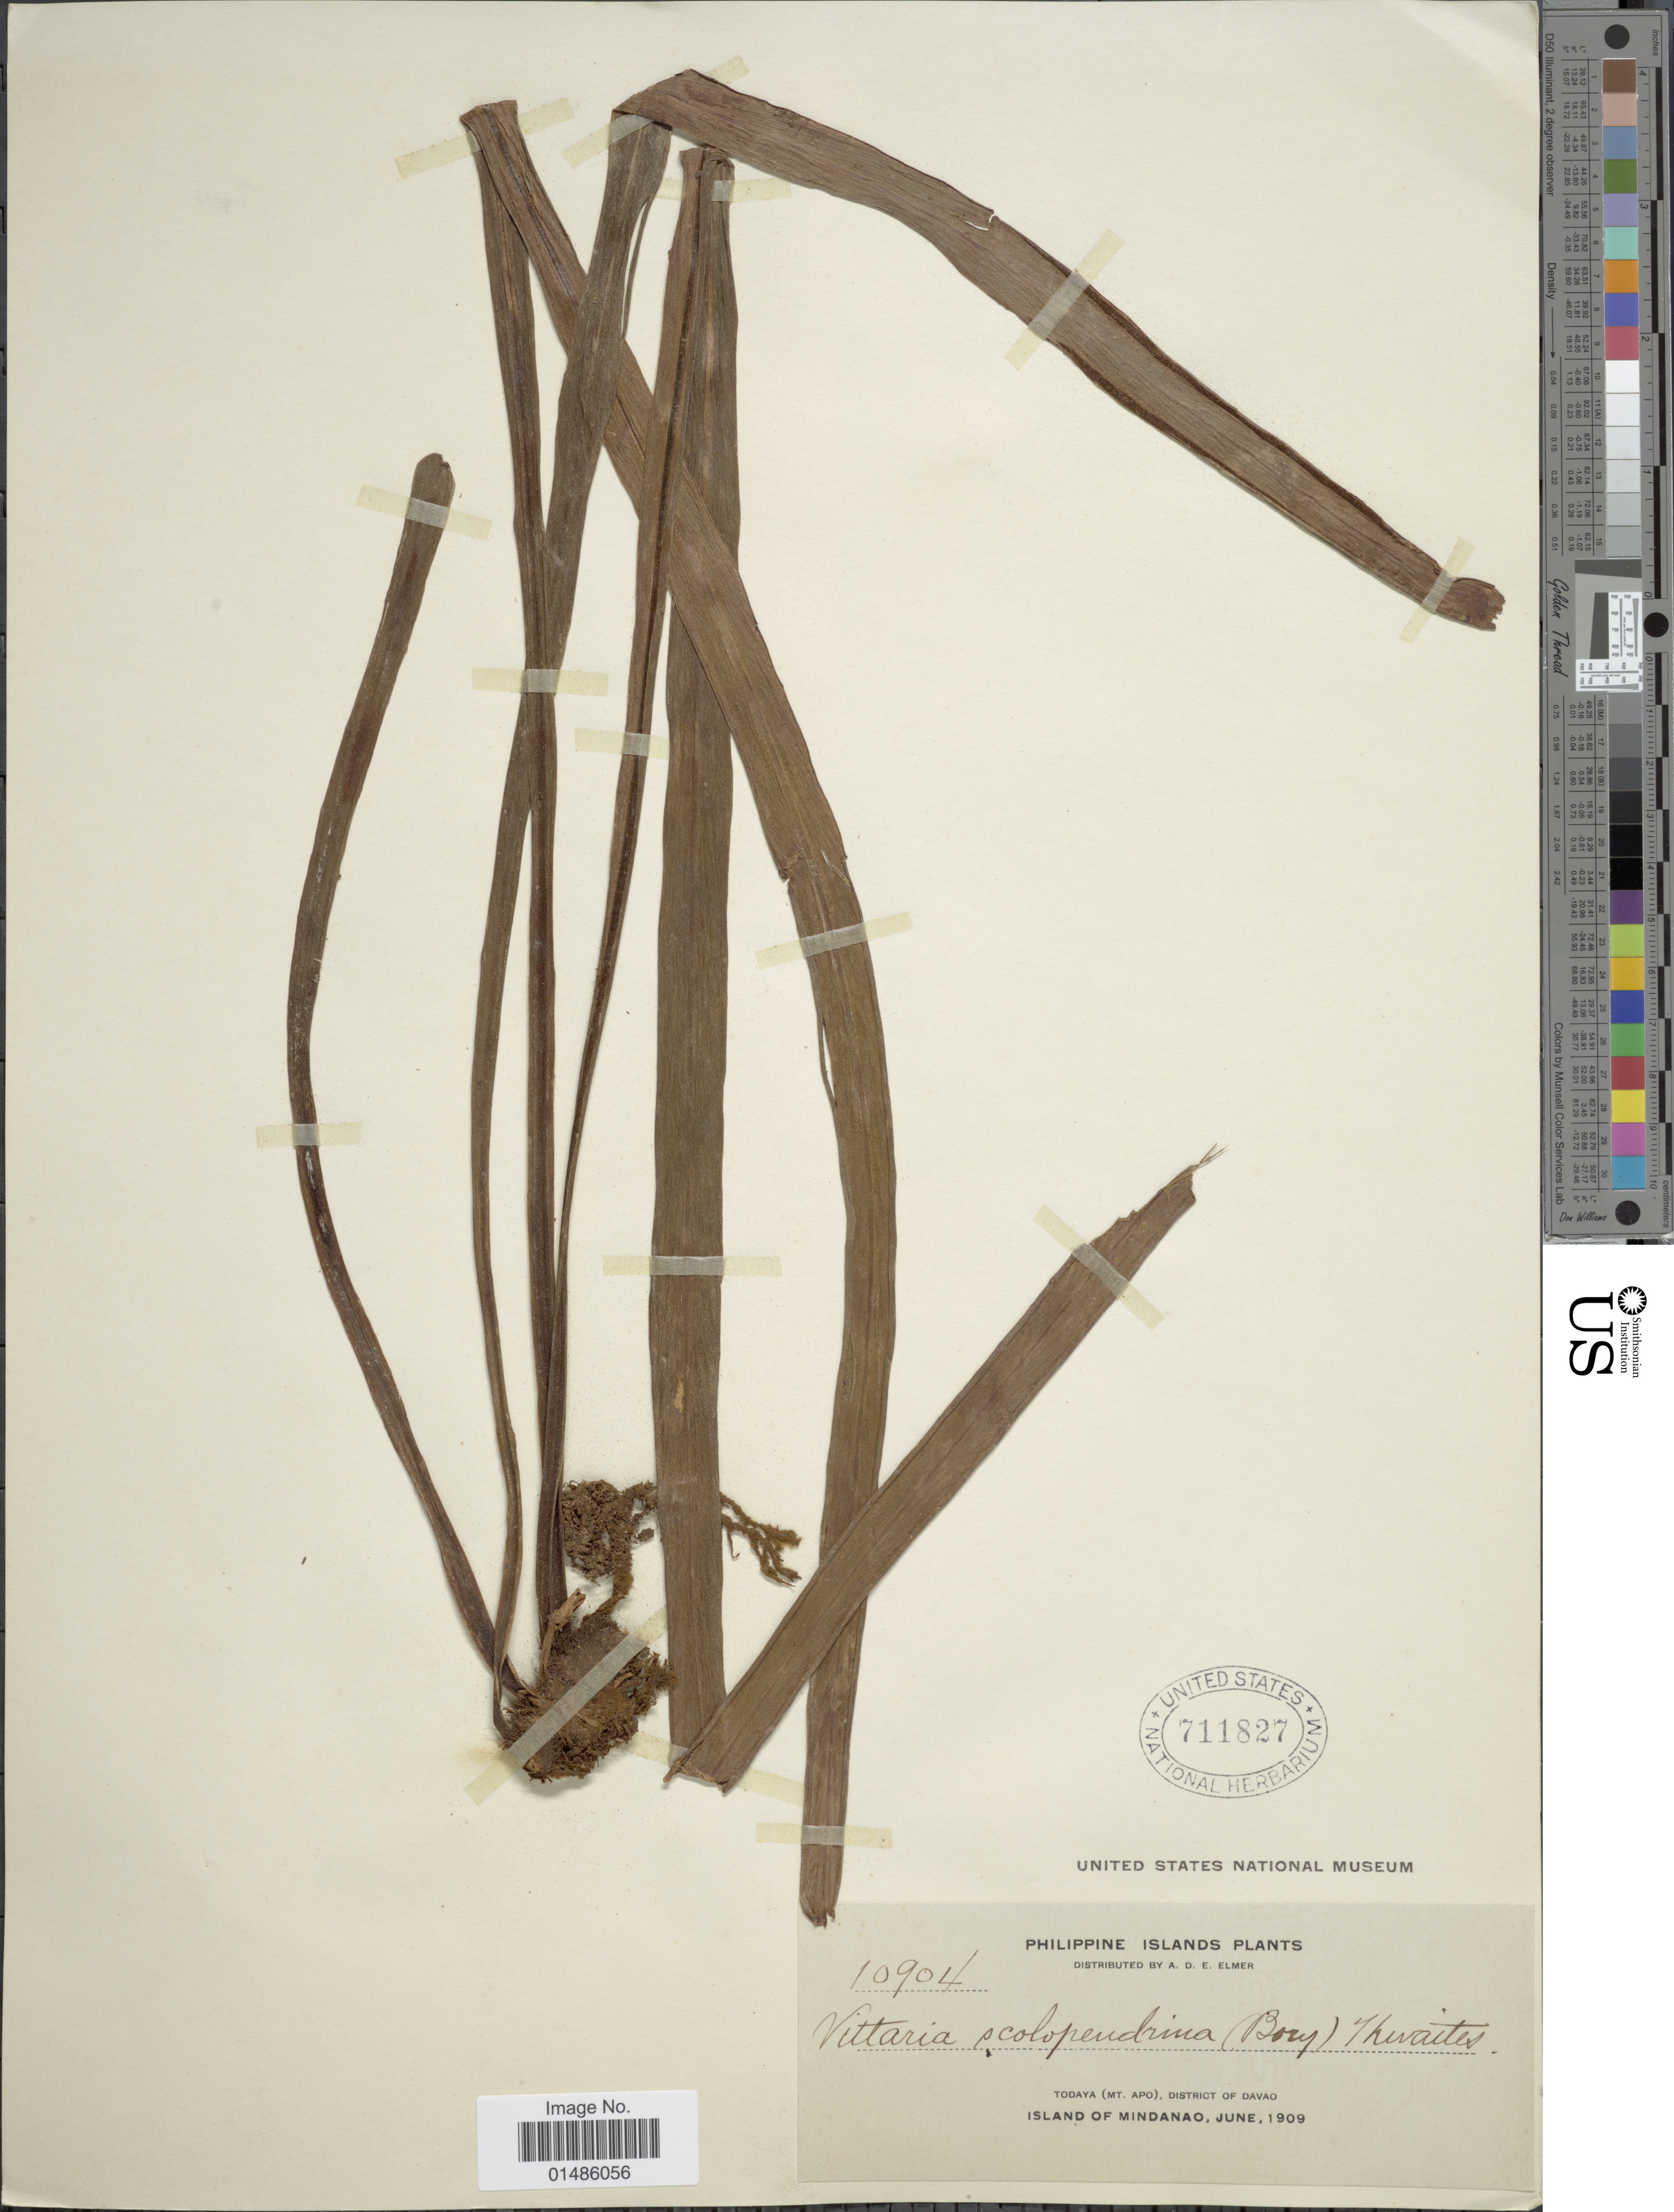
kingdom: Plantae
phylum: Tracheophyta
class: Polypodiopsida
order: Polypodiales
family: Pteridaceae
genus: Haplopteris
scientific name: Haplopteris scolopendrina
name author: (Bory) Presl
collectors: A. D. E. Elmer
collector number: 10904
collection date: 1909-06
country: Philippines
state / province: Davao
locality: Todaya (Mt. Apo), Island of Mindanao.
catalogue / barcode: US 711827